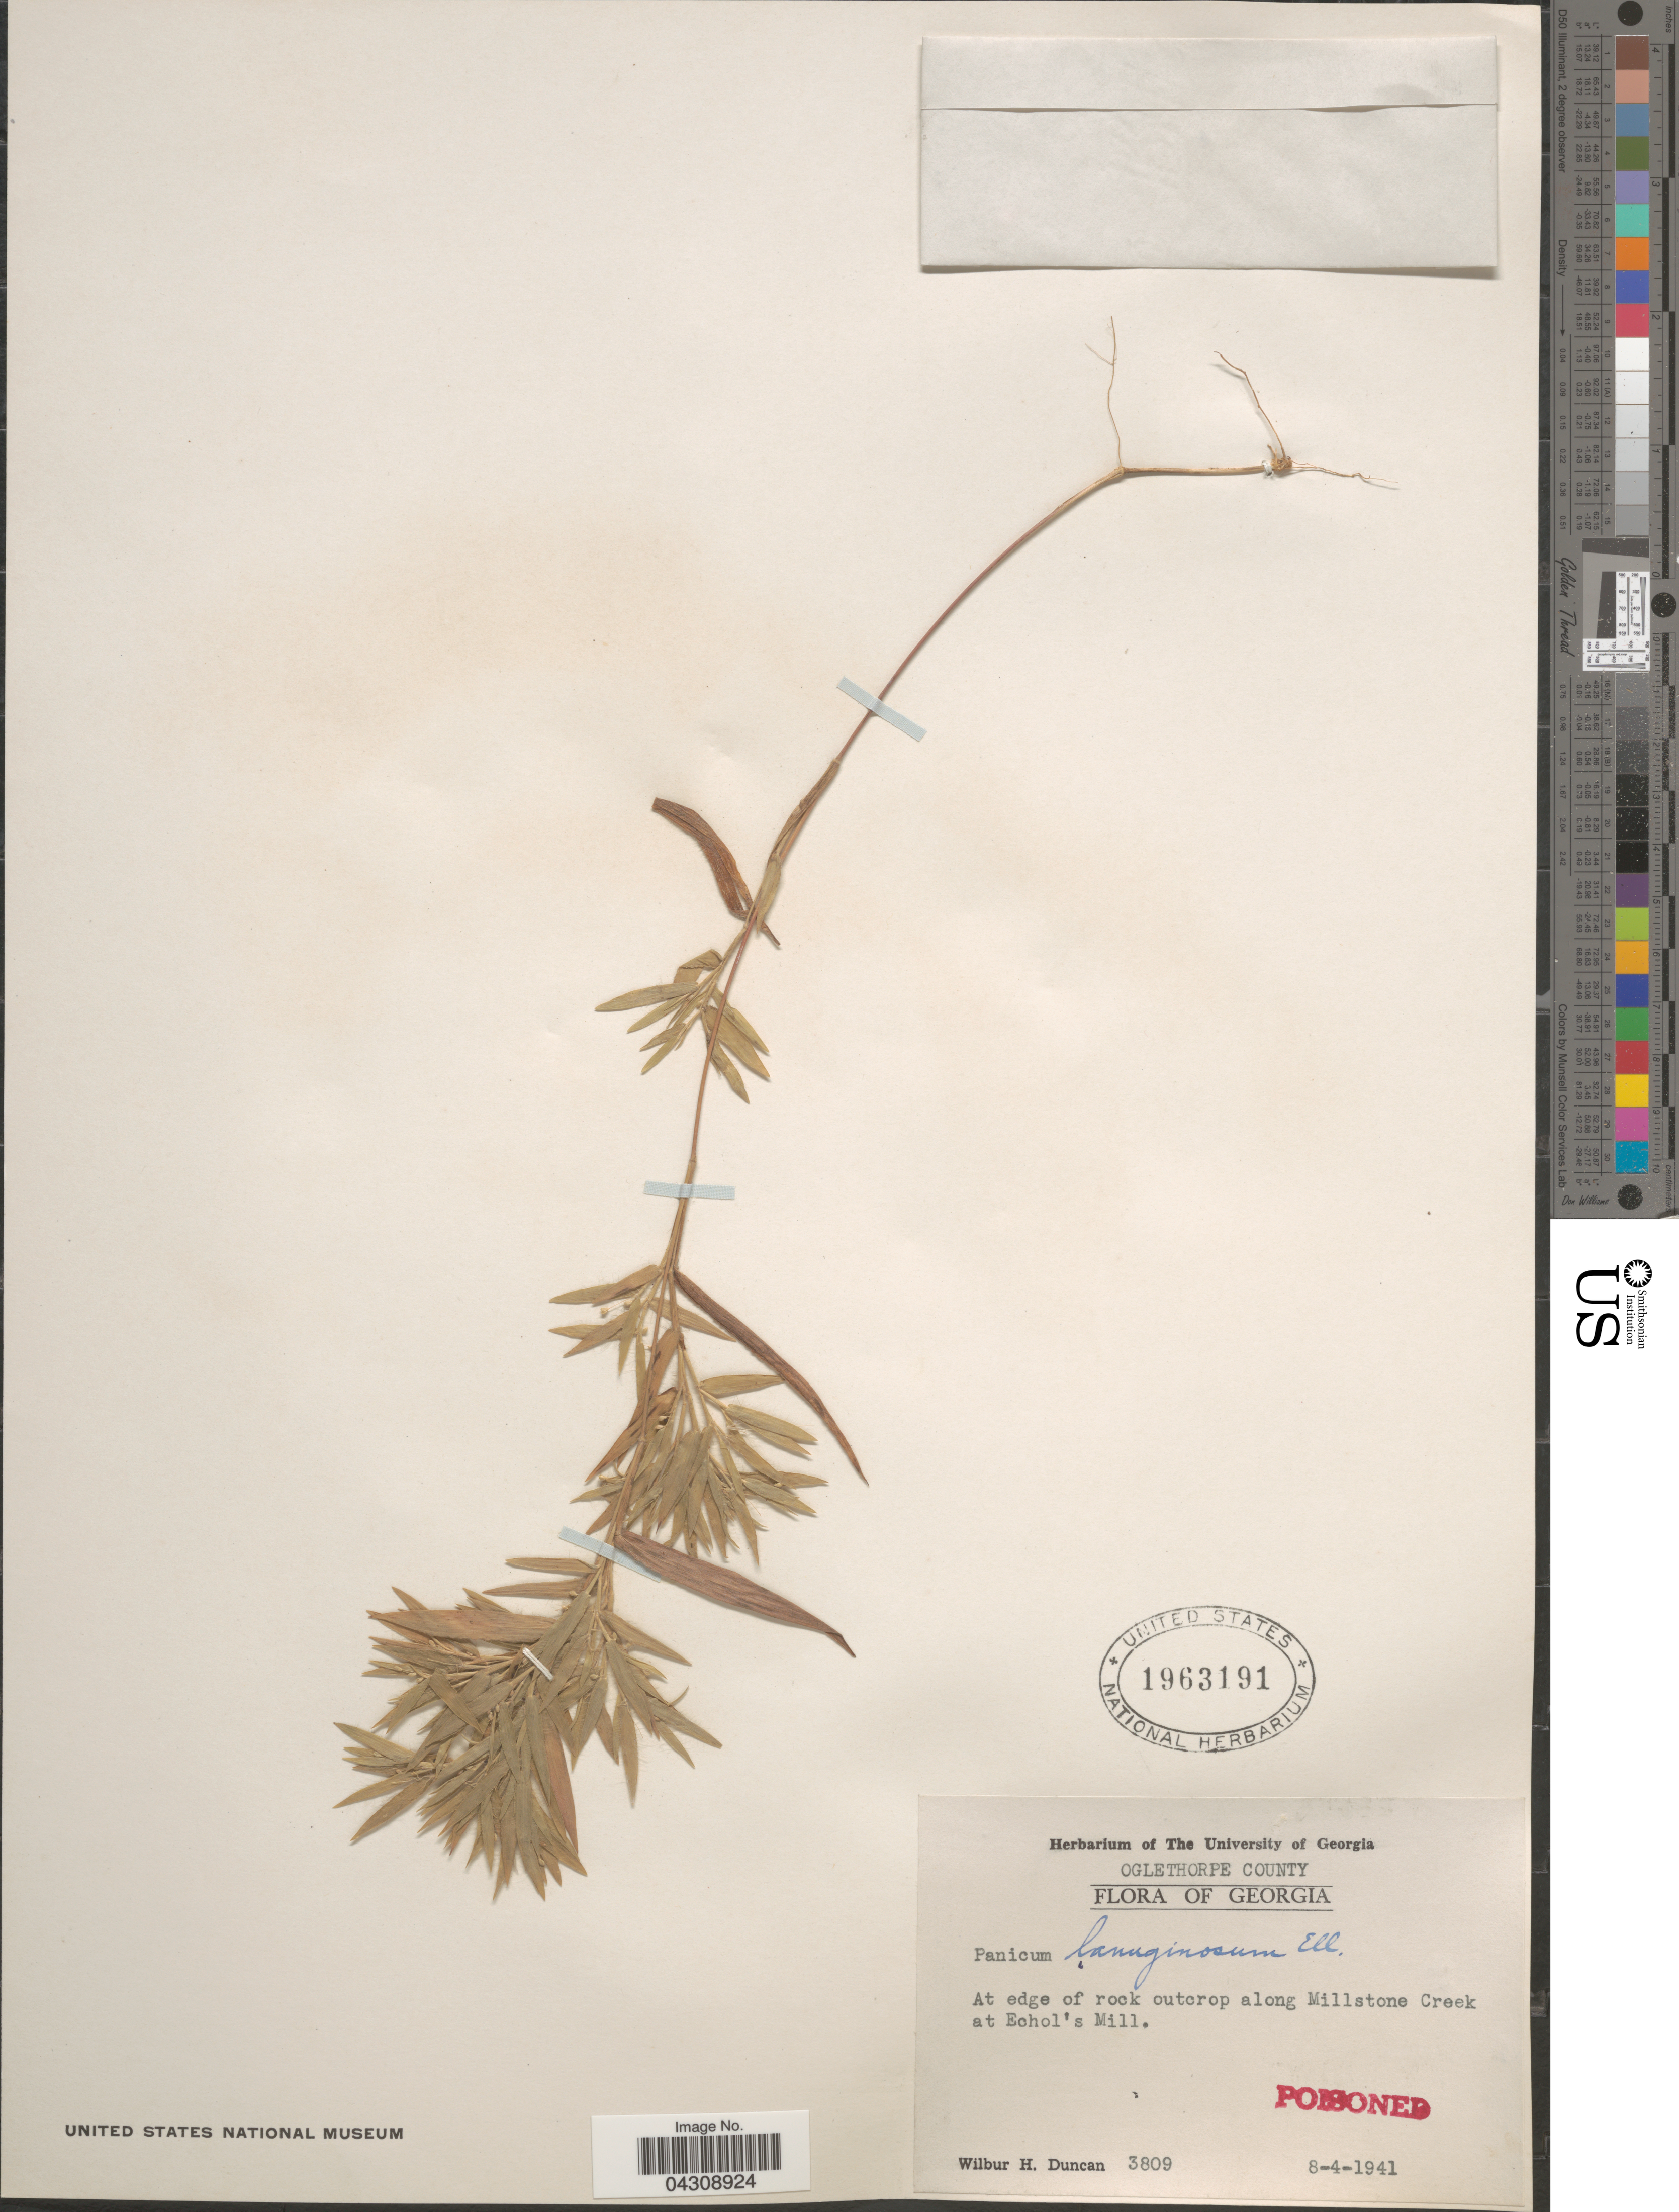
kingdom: Plantae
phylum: Tracheophyta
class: Liliopsida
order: Poales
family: Poaceae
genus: Dichanthelium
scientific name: Dichanthelium acuminatum var. acuminatum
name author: (Sw.) Gould & C.A. Clark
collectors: W. H. Duncan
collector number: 3809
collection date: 1941-08-04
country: United States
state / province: Georgia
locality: Oglethorpe County. At edge of rock outcrop along Millstone Creek at Echol's Mill.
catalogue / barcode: US 1963191